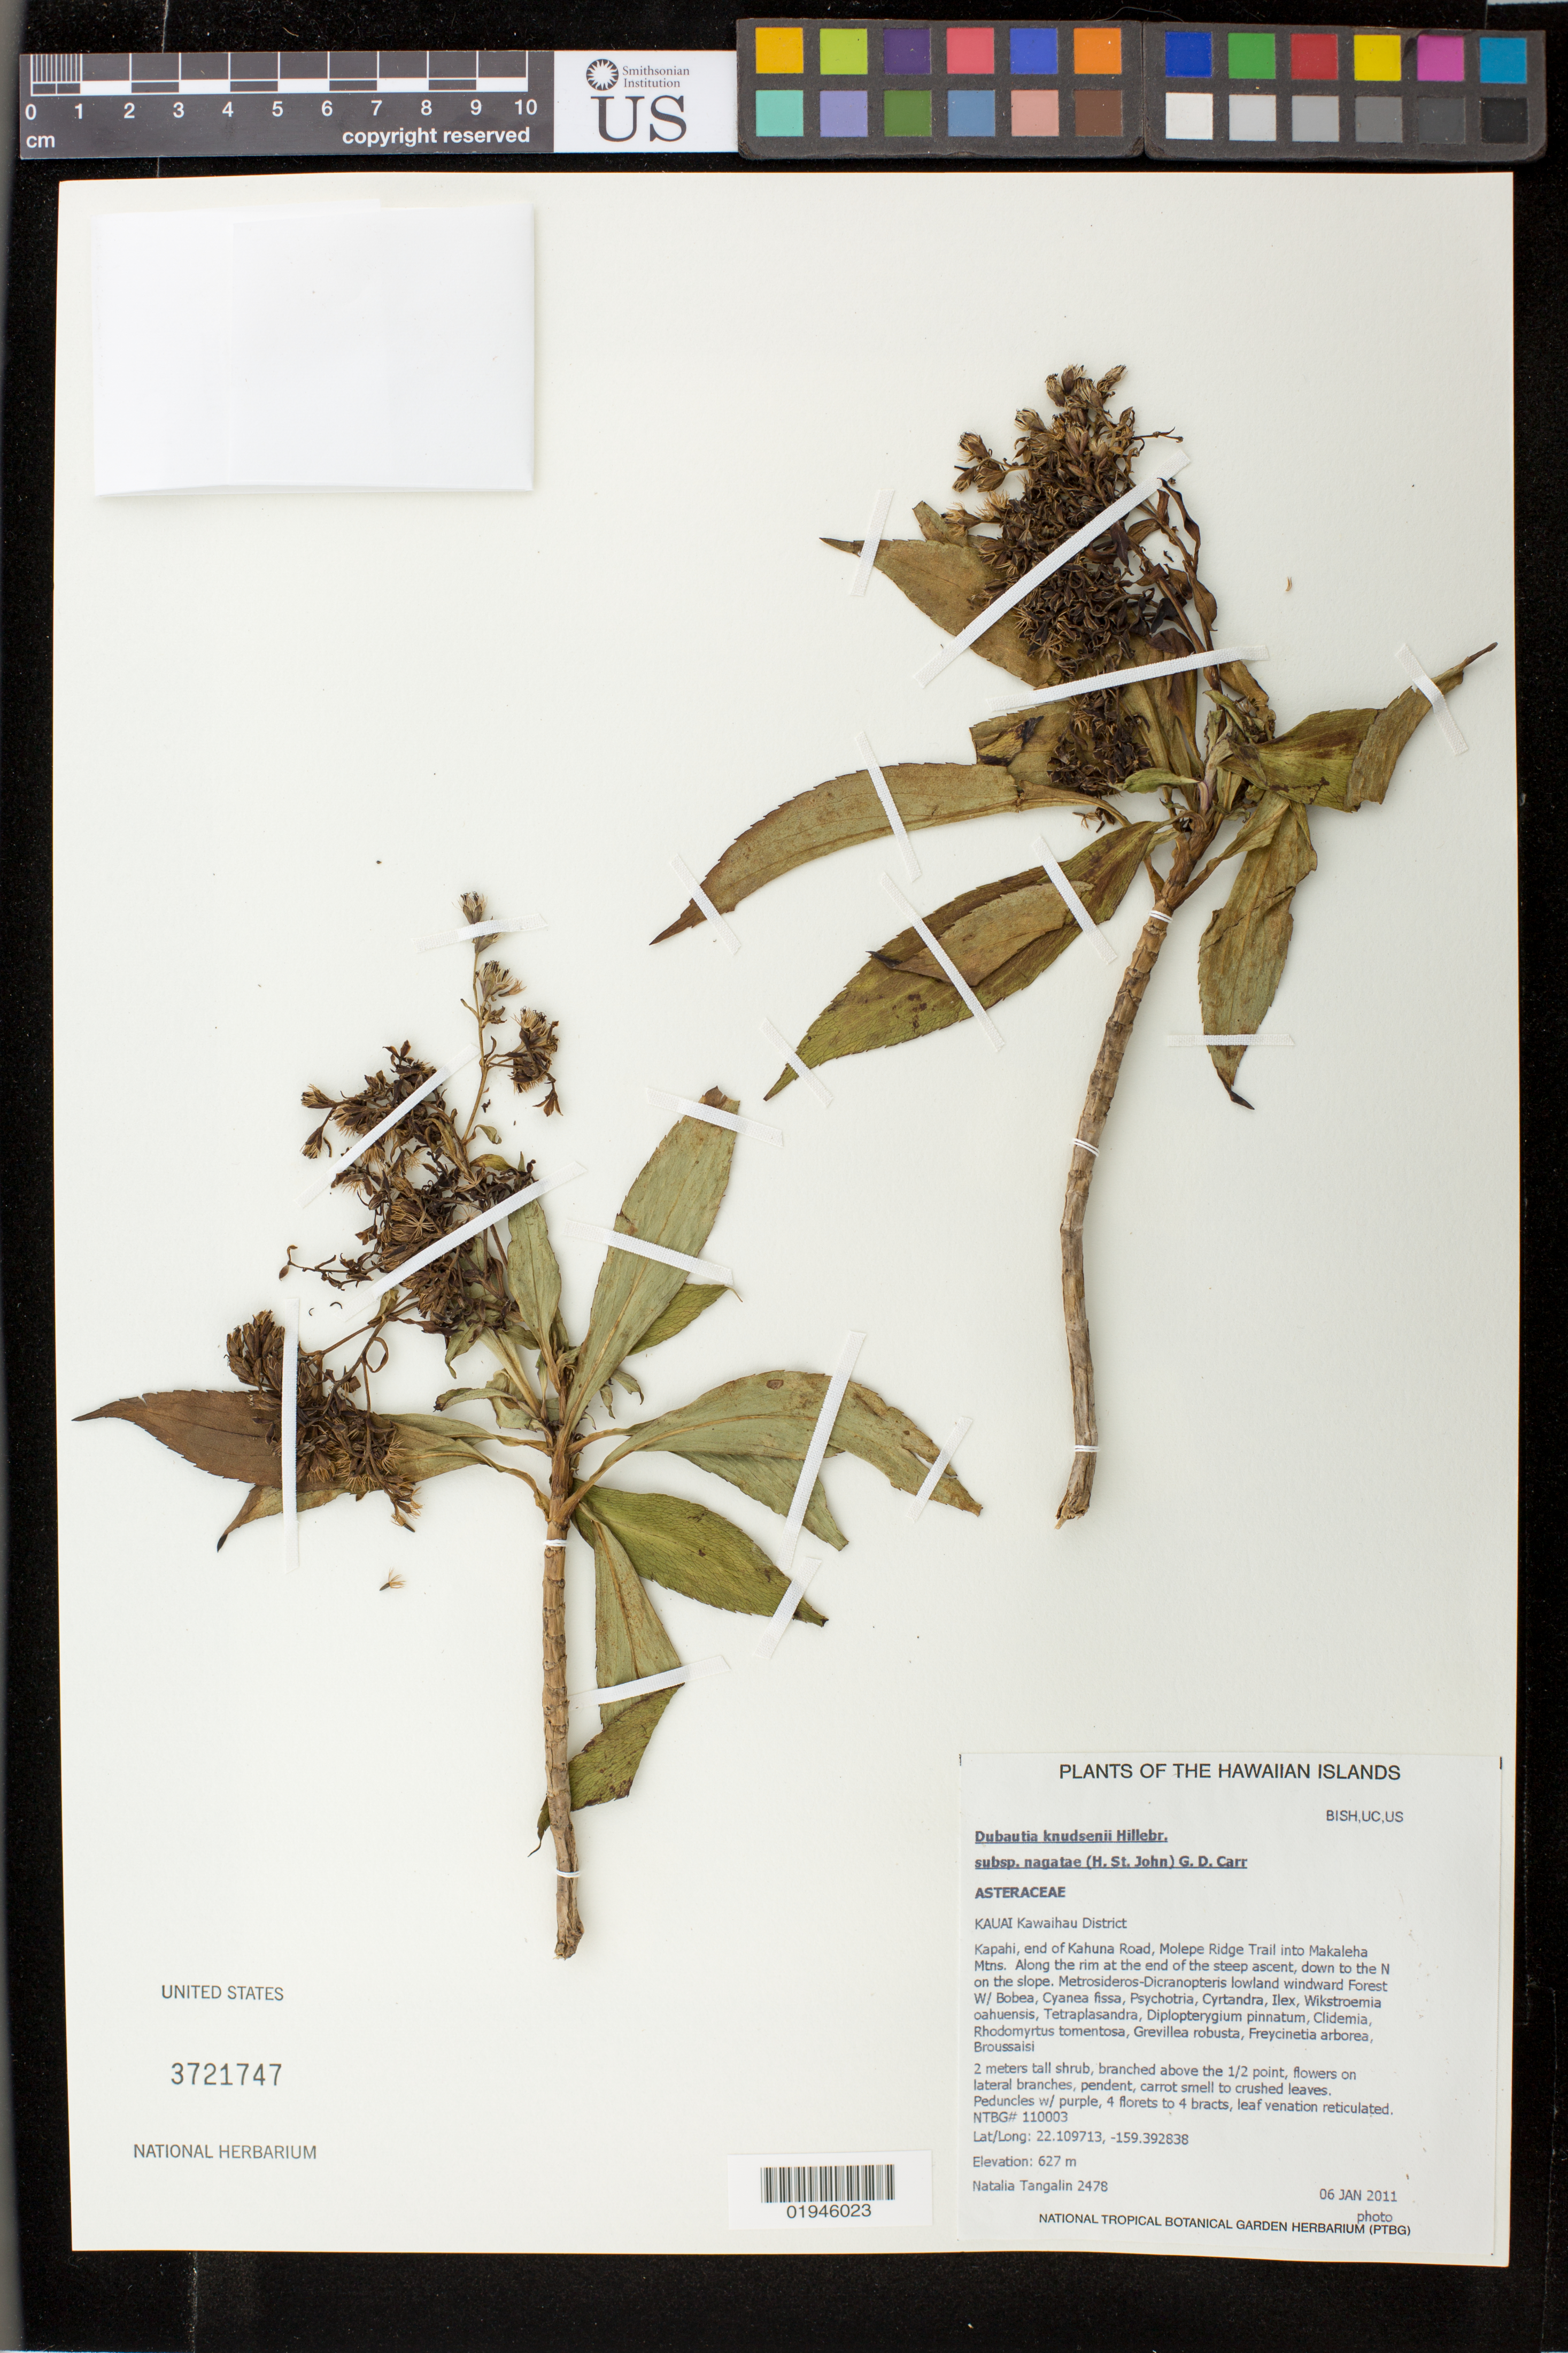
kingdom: Plantae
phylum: Tracheophyta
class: Magnoliopsida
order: Asterales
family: Asteraceae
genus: Dubautia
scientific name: Dubautia knudsenii subsp. nagatae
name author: (H. St. John) G.D. Carr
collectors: N. Tangalin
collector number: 2478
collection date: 2011-01-06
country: United States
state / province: Hawaii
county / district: Kauai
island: Kaua'i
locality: Kawaihau District, Kapahi, end of Kahuna Road, Molepe Ridge Trail into Makaleha Mtns., along the rim at the end of the steep ascent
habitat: Lowland windward forest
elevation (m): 627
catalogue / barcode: US 3721747